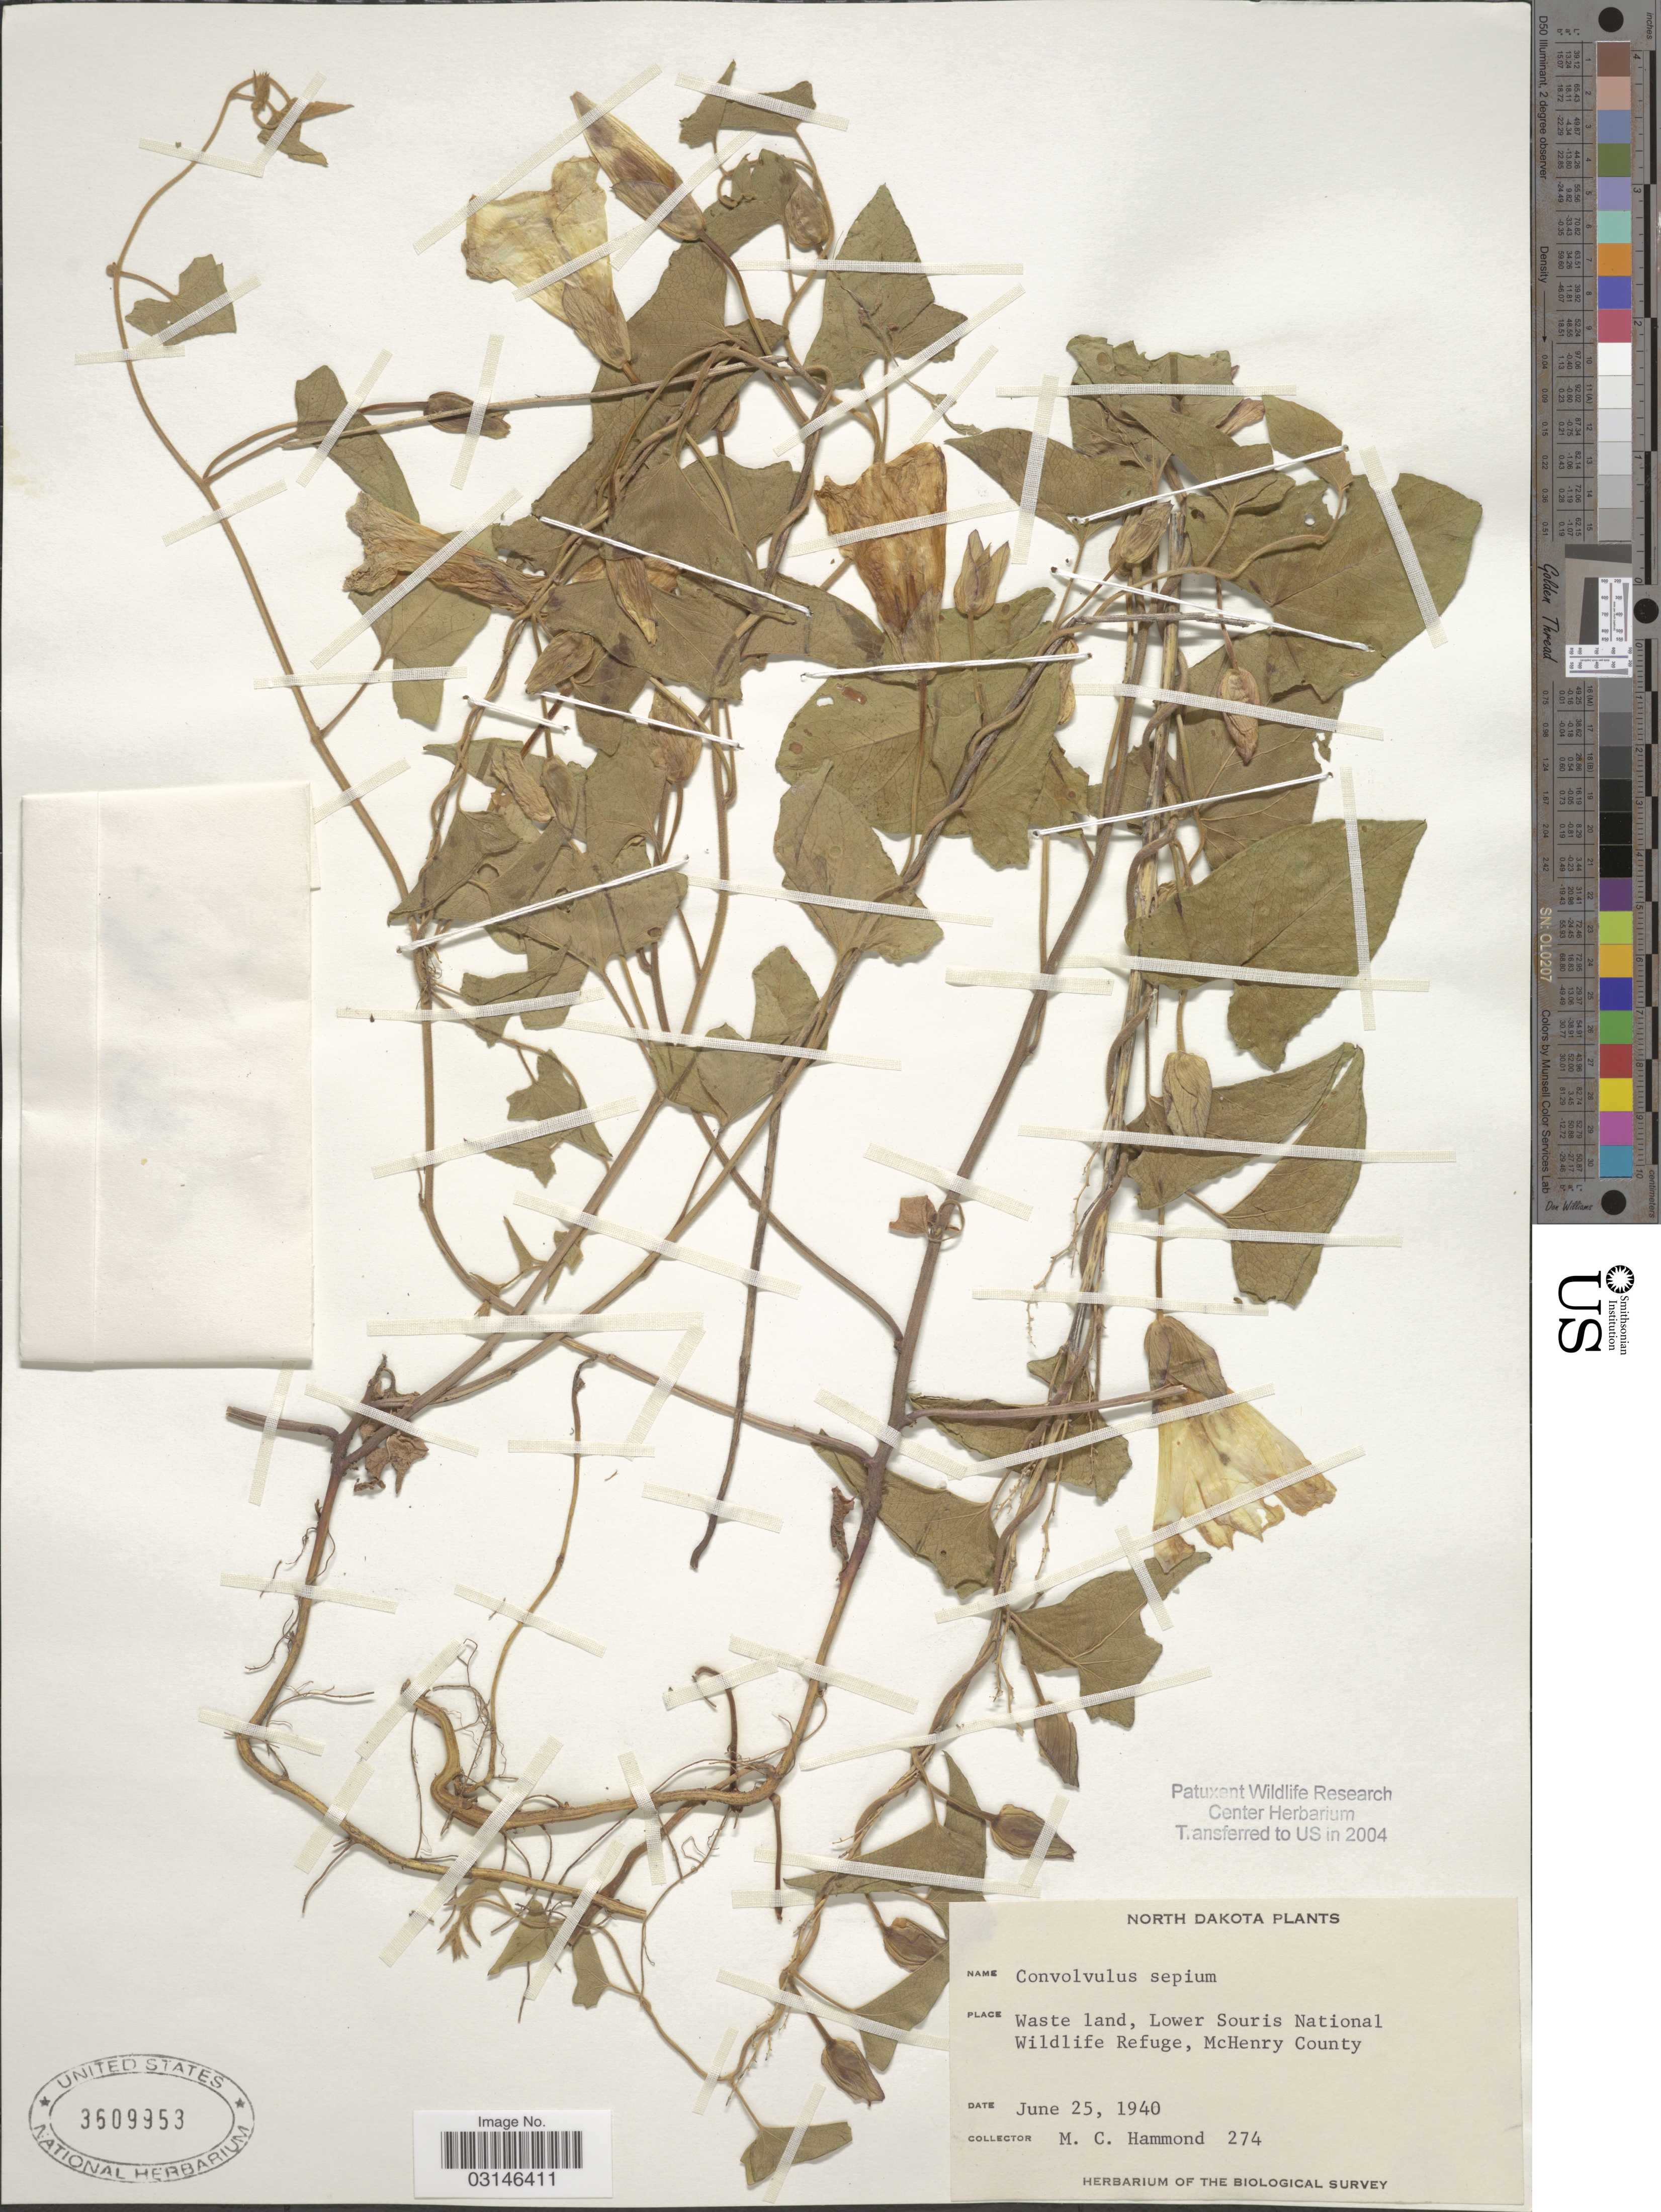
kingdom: Plantae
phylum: Tracheophyta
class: Magnoliopsida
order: Solanales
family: Convolvulaceae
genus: Calystegia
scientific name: Calystegia sepium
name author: (L.) R. Br.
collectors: M. Hammond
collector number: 274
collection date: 1940-06-25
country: United States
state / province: North Dakota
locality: Waste land, Lower Souris National Wildlife Refuge, McHenry County.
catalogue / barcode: US 3609953